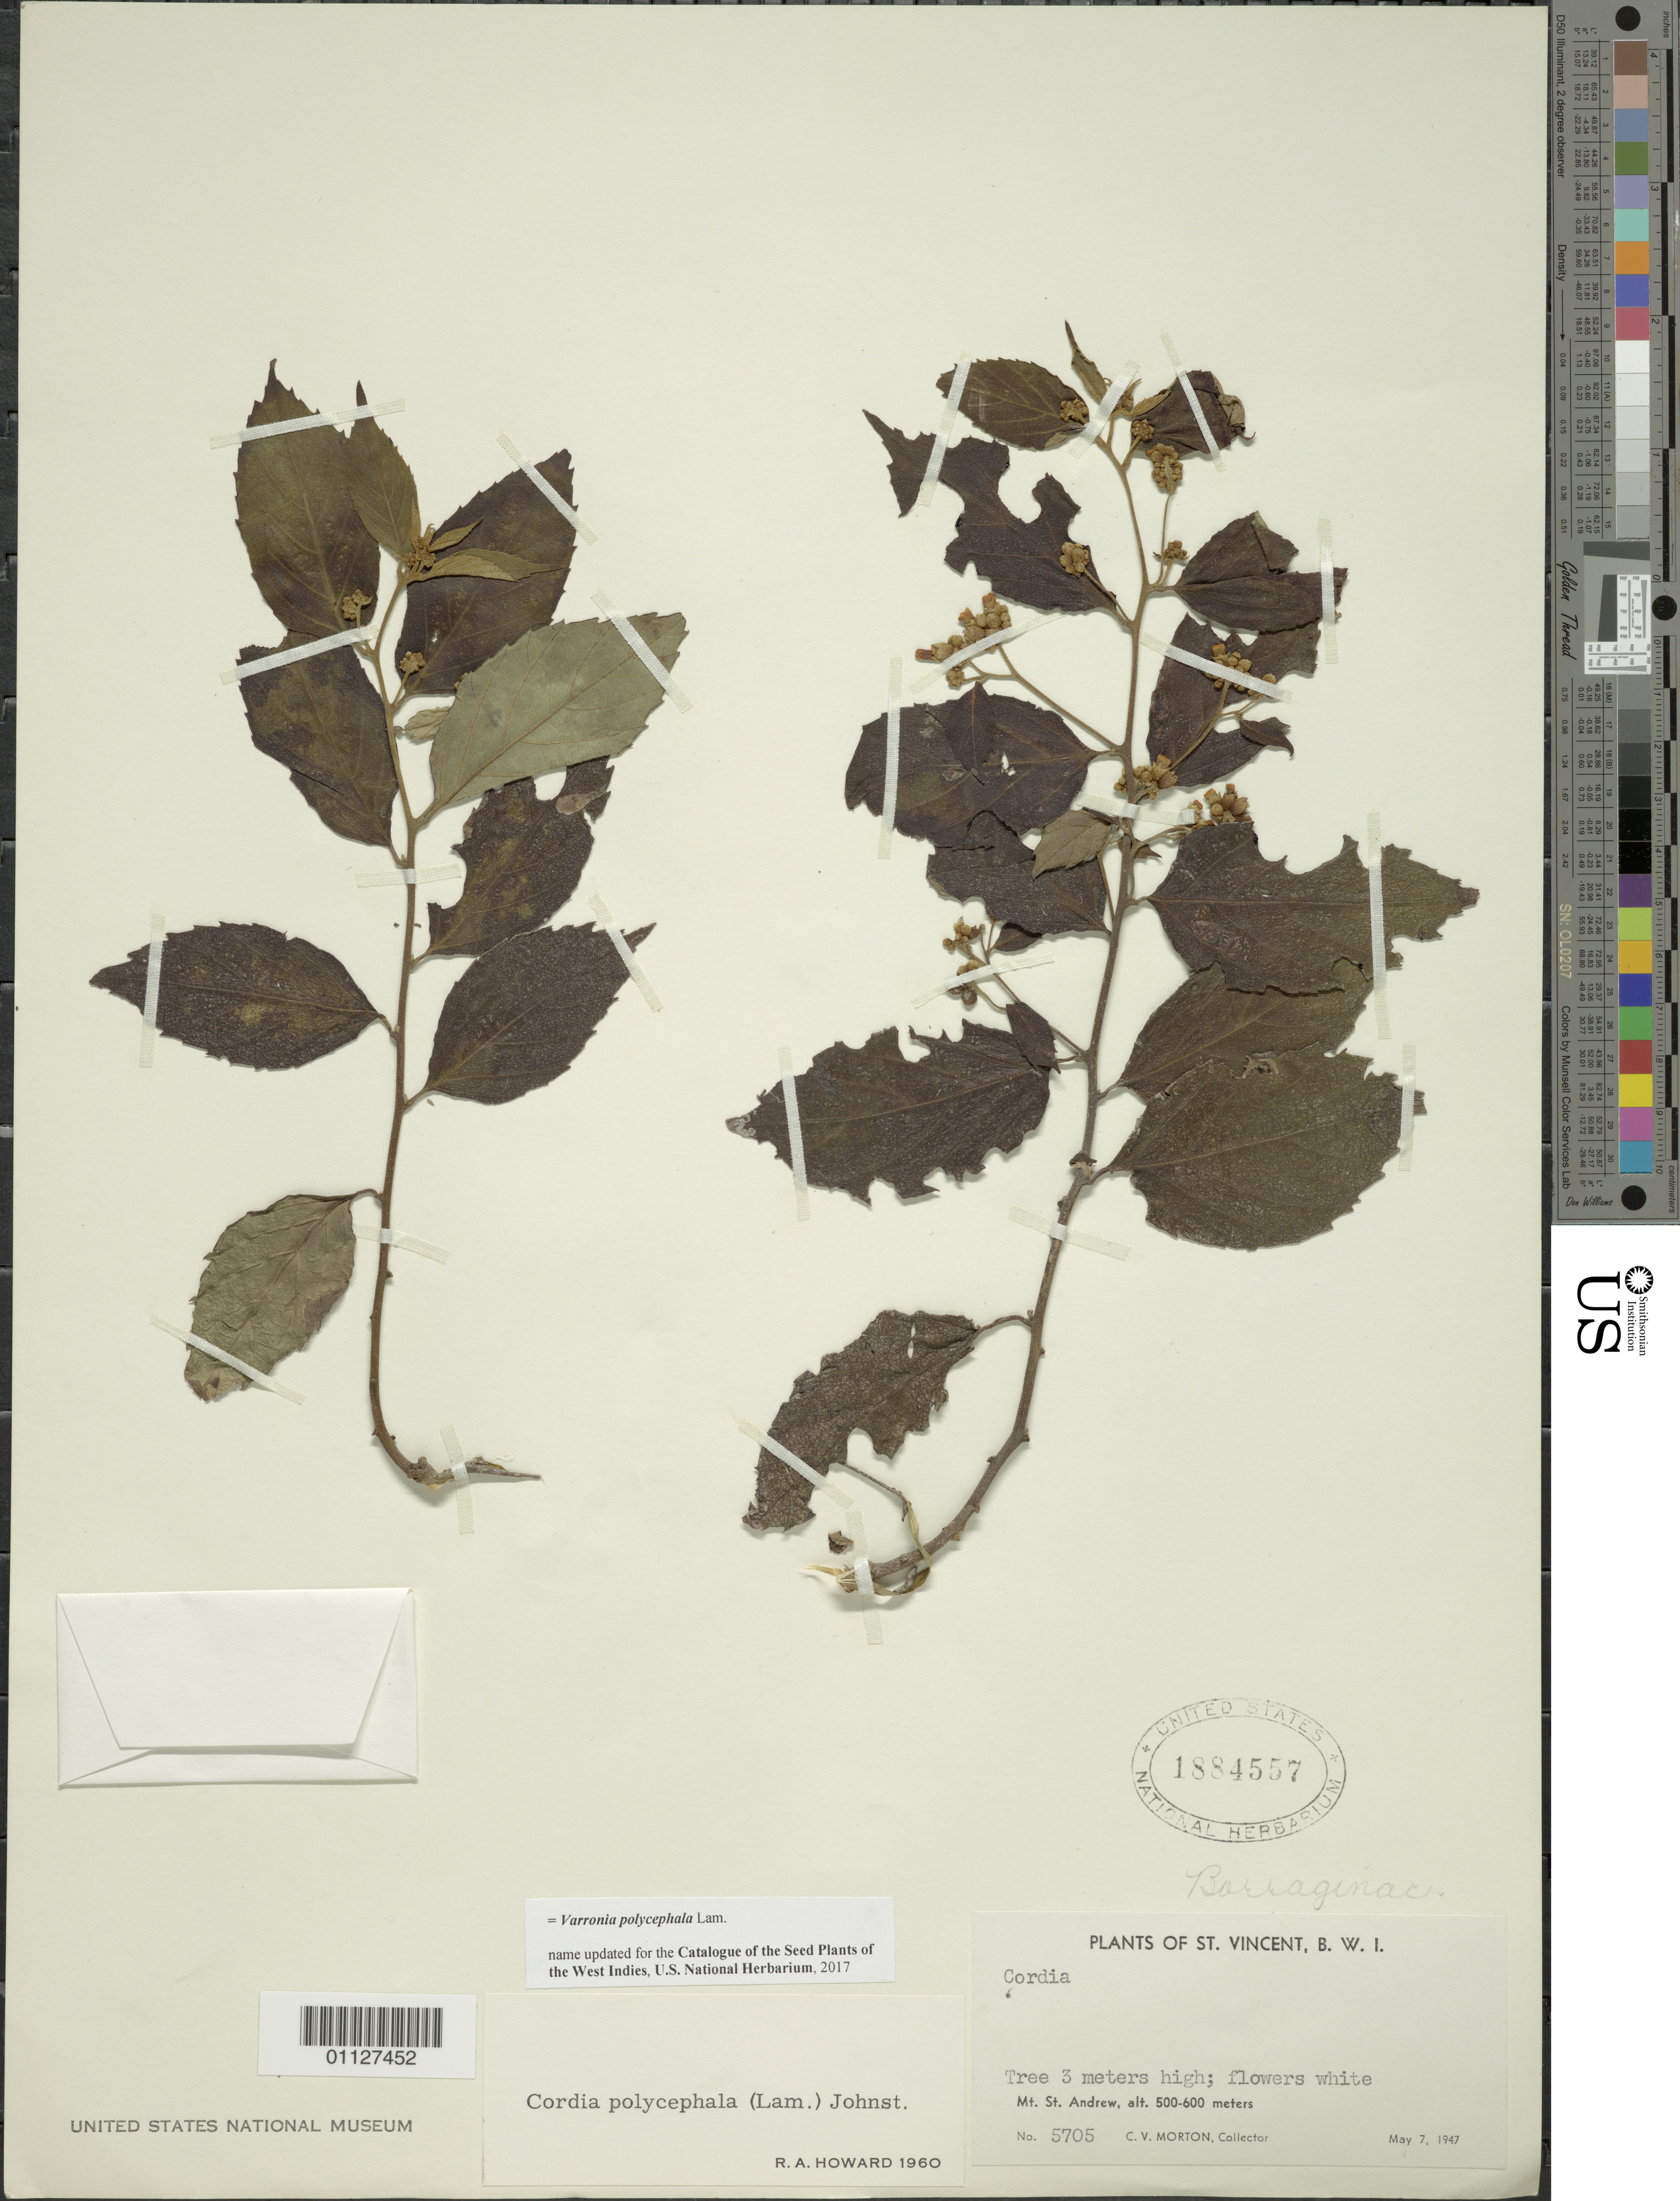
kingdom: Plantae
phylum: Tracheophyta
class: Magnoliopsida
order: Boraginales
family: Cordiaceae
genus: Varronia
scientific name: Varronia polycephala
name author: Lam.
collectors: C. V. Morton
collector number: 5705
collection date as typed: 07 May 1947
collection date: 1947-05-07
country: St. Vincent - Grenadines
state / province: Saint George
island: St. Vincent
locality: Mt. St. Andrew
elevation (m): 500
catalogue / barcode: US 1884557